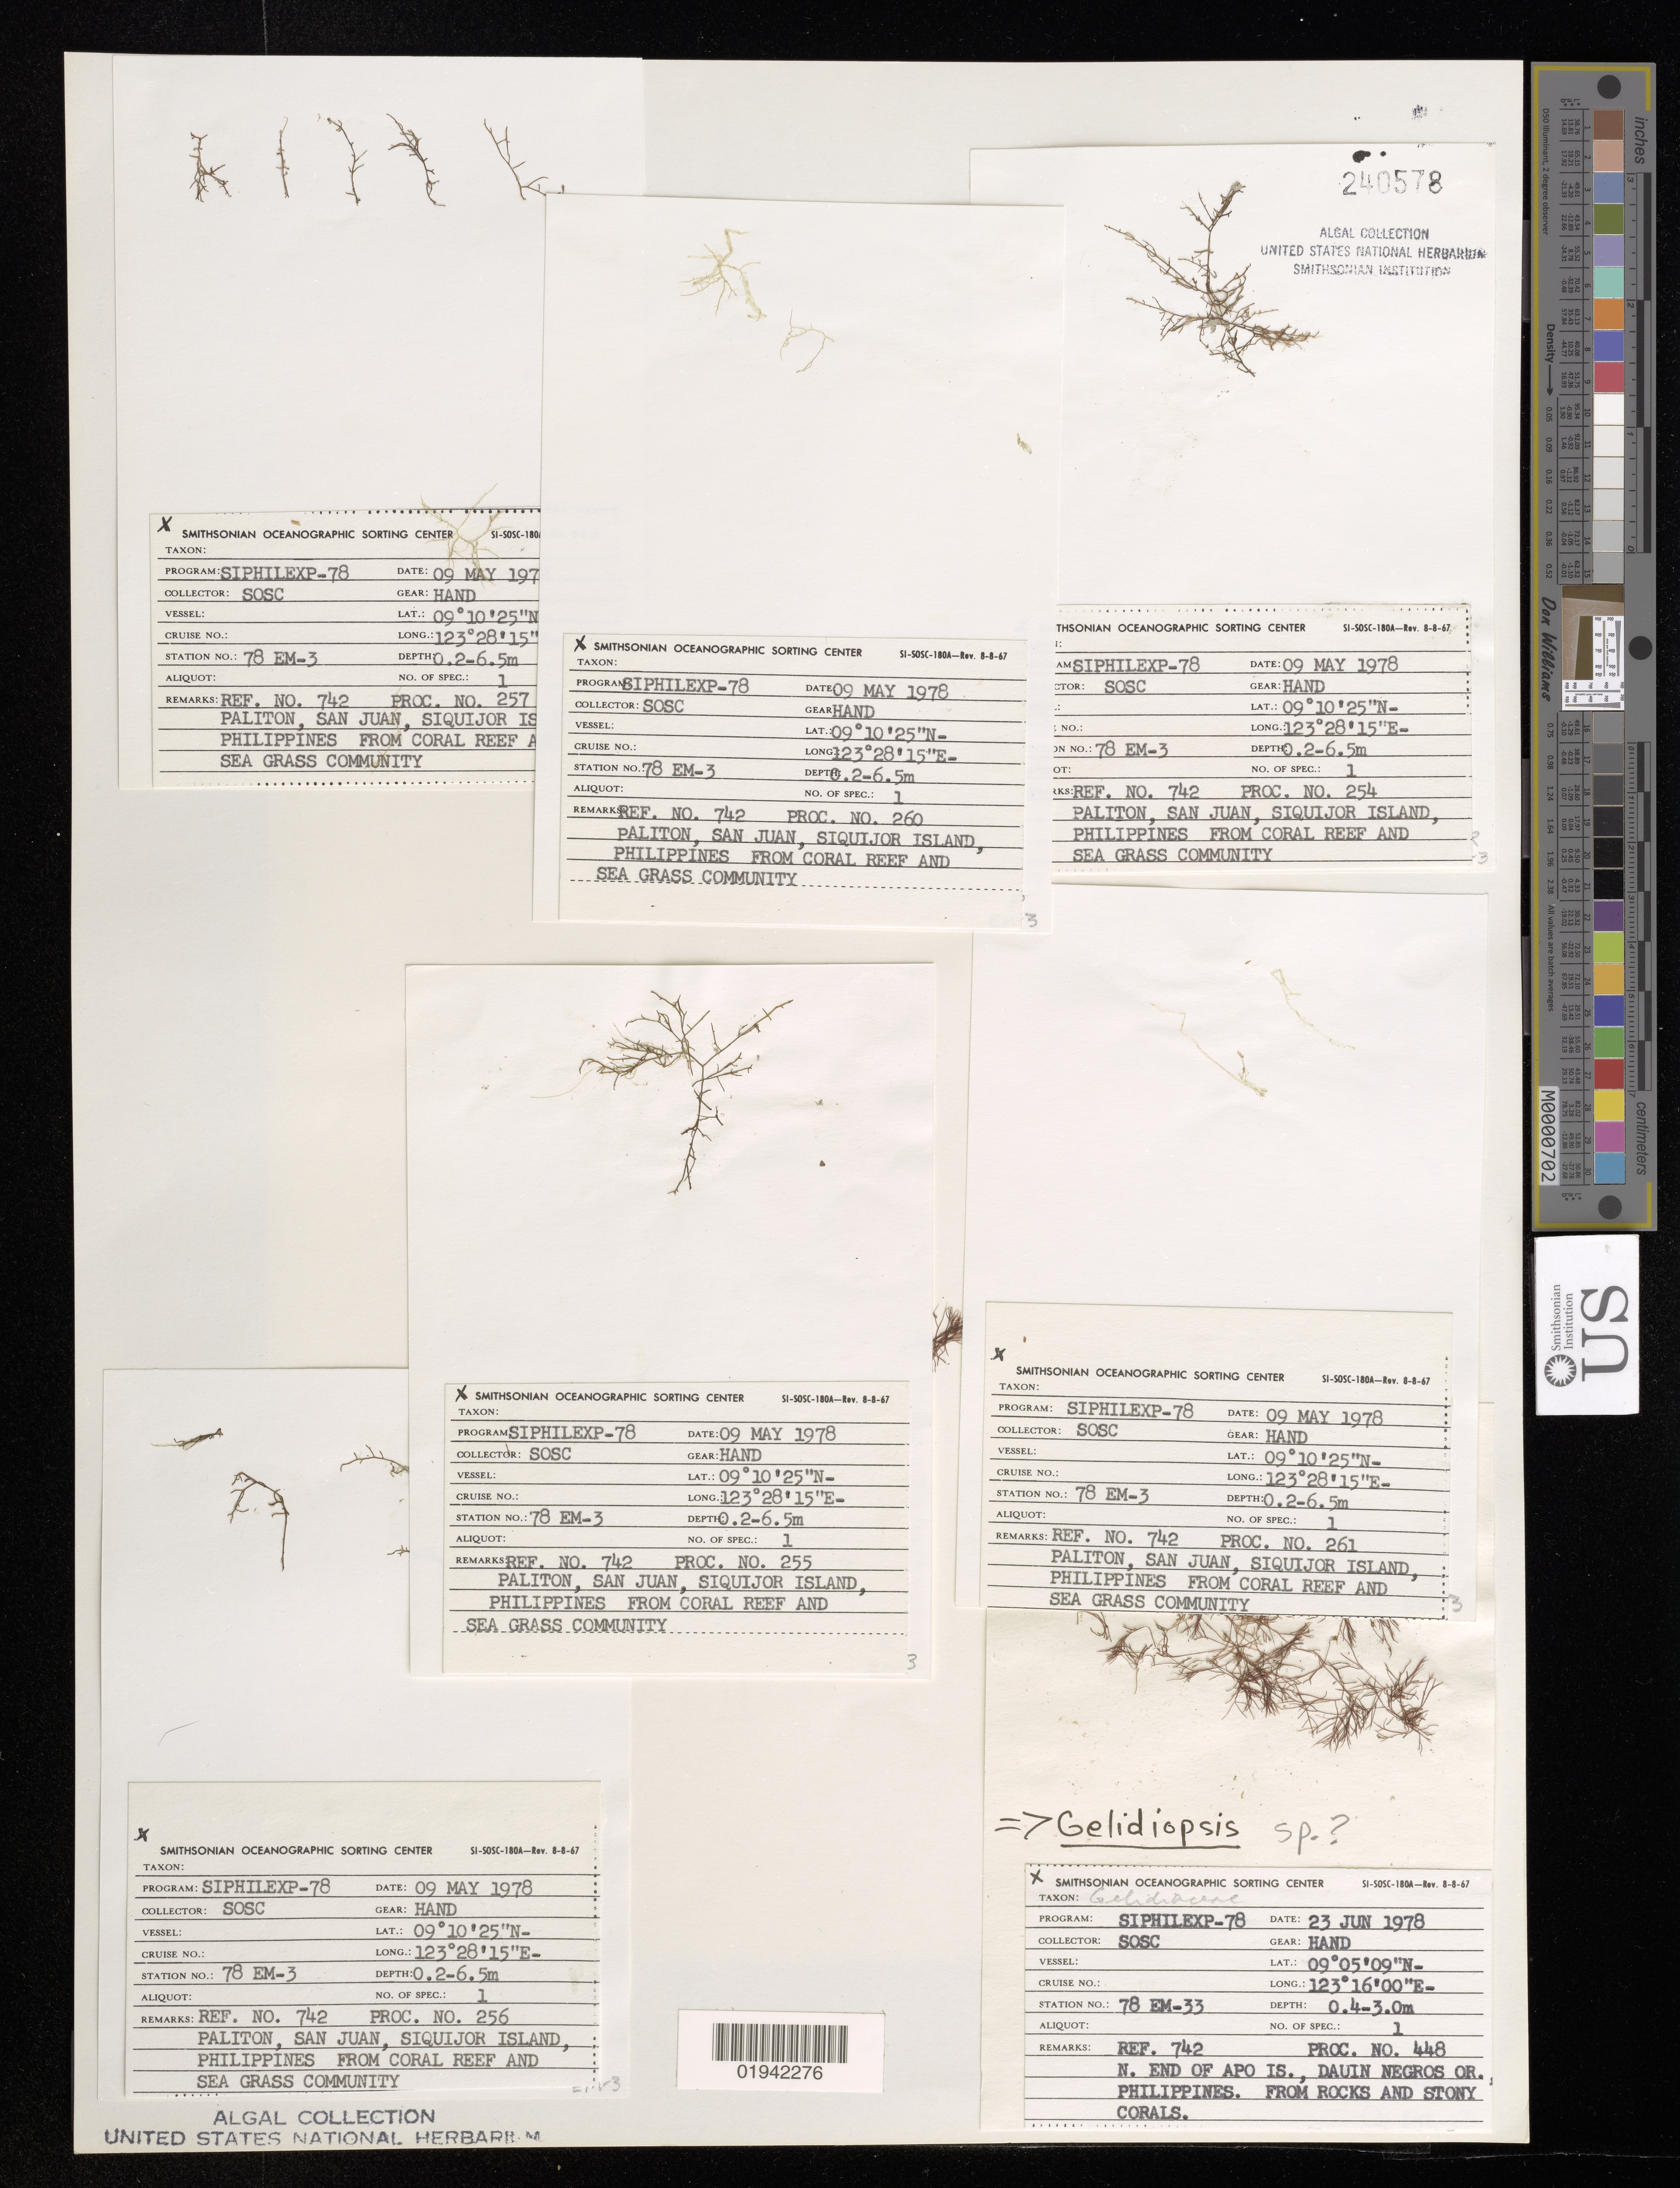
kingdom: Plantae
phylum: Rhodophyta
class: Florideophyceae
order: Gracilariales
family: Gracilariaceae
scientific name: Gelidiopsis sp.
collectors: SOSC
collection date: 1978-05-09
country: Philippines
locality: Paliton, San Juan, Siquijor Island, from coral reef and sea grass community?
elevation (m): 0.2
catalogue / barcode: US 240578